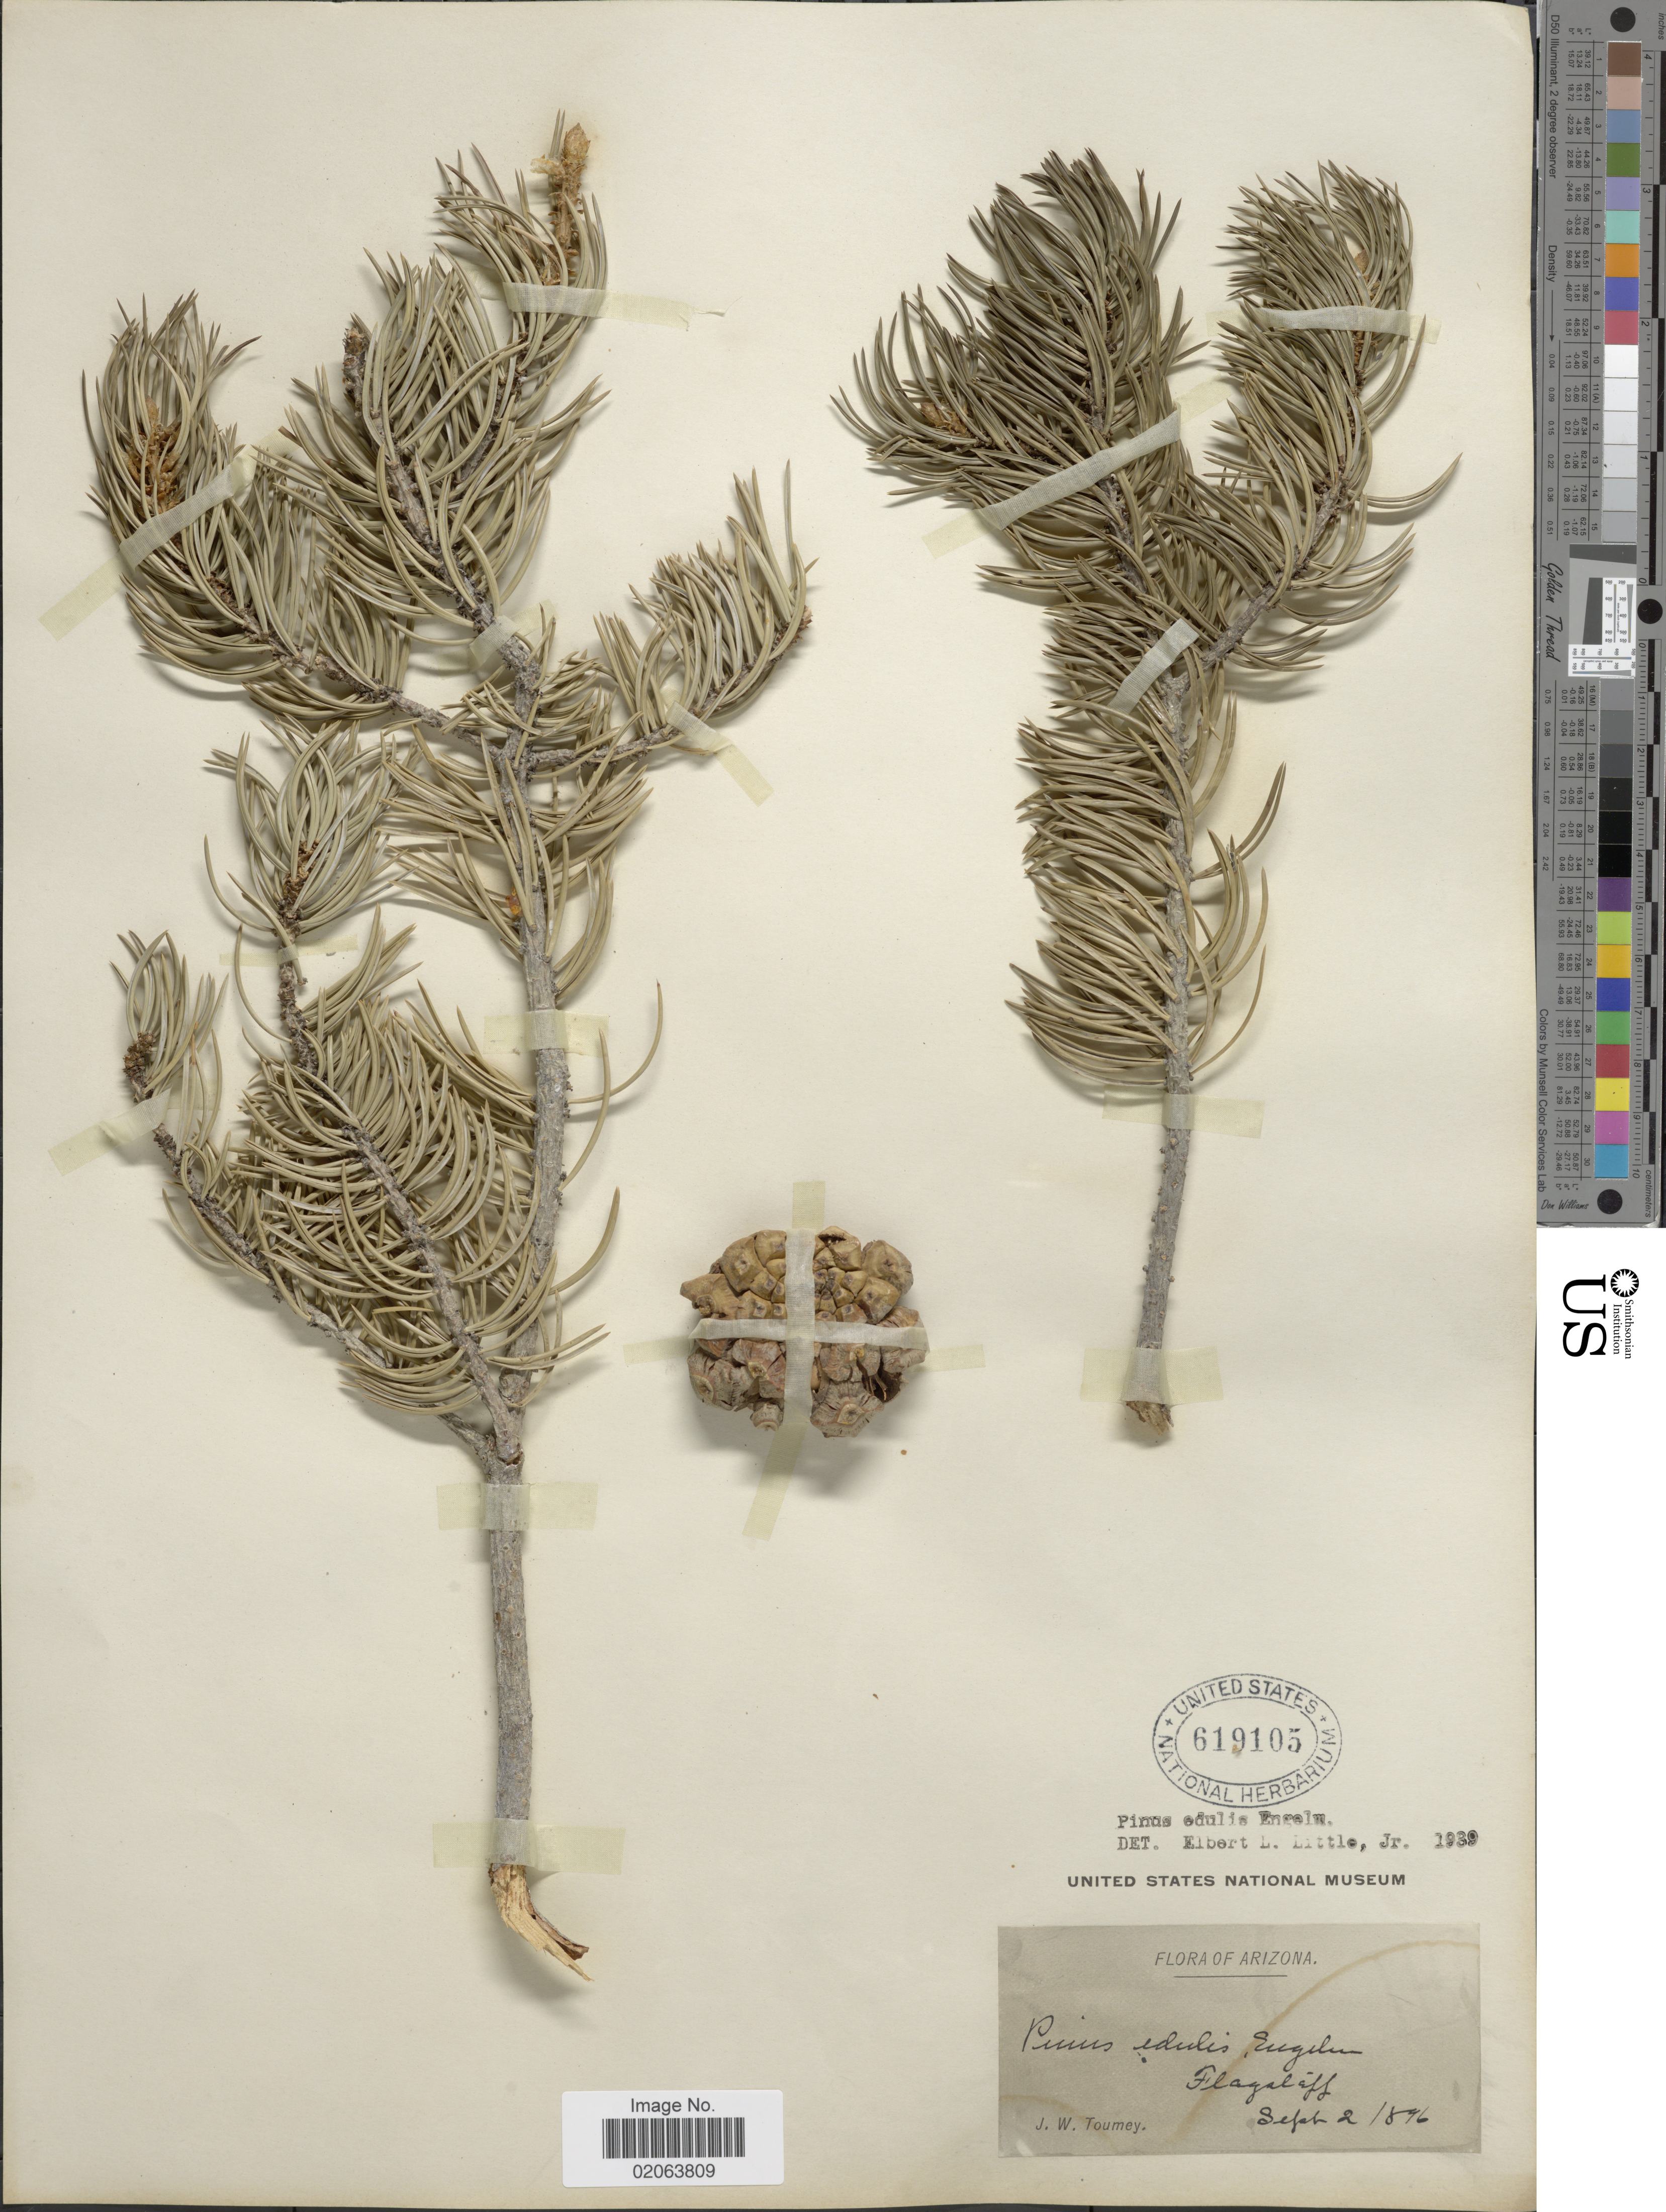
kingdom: Plantae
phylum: Tracheophyta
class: Pinopsida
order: Pinales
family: Pinaceae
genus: Pinus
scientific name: Pinus edulis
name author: Engelm.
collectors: J. W. Toumey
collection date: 1896-09-02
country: United States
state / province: Arizona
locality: Flagstaff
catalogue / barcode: US 619105